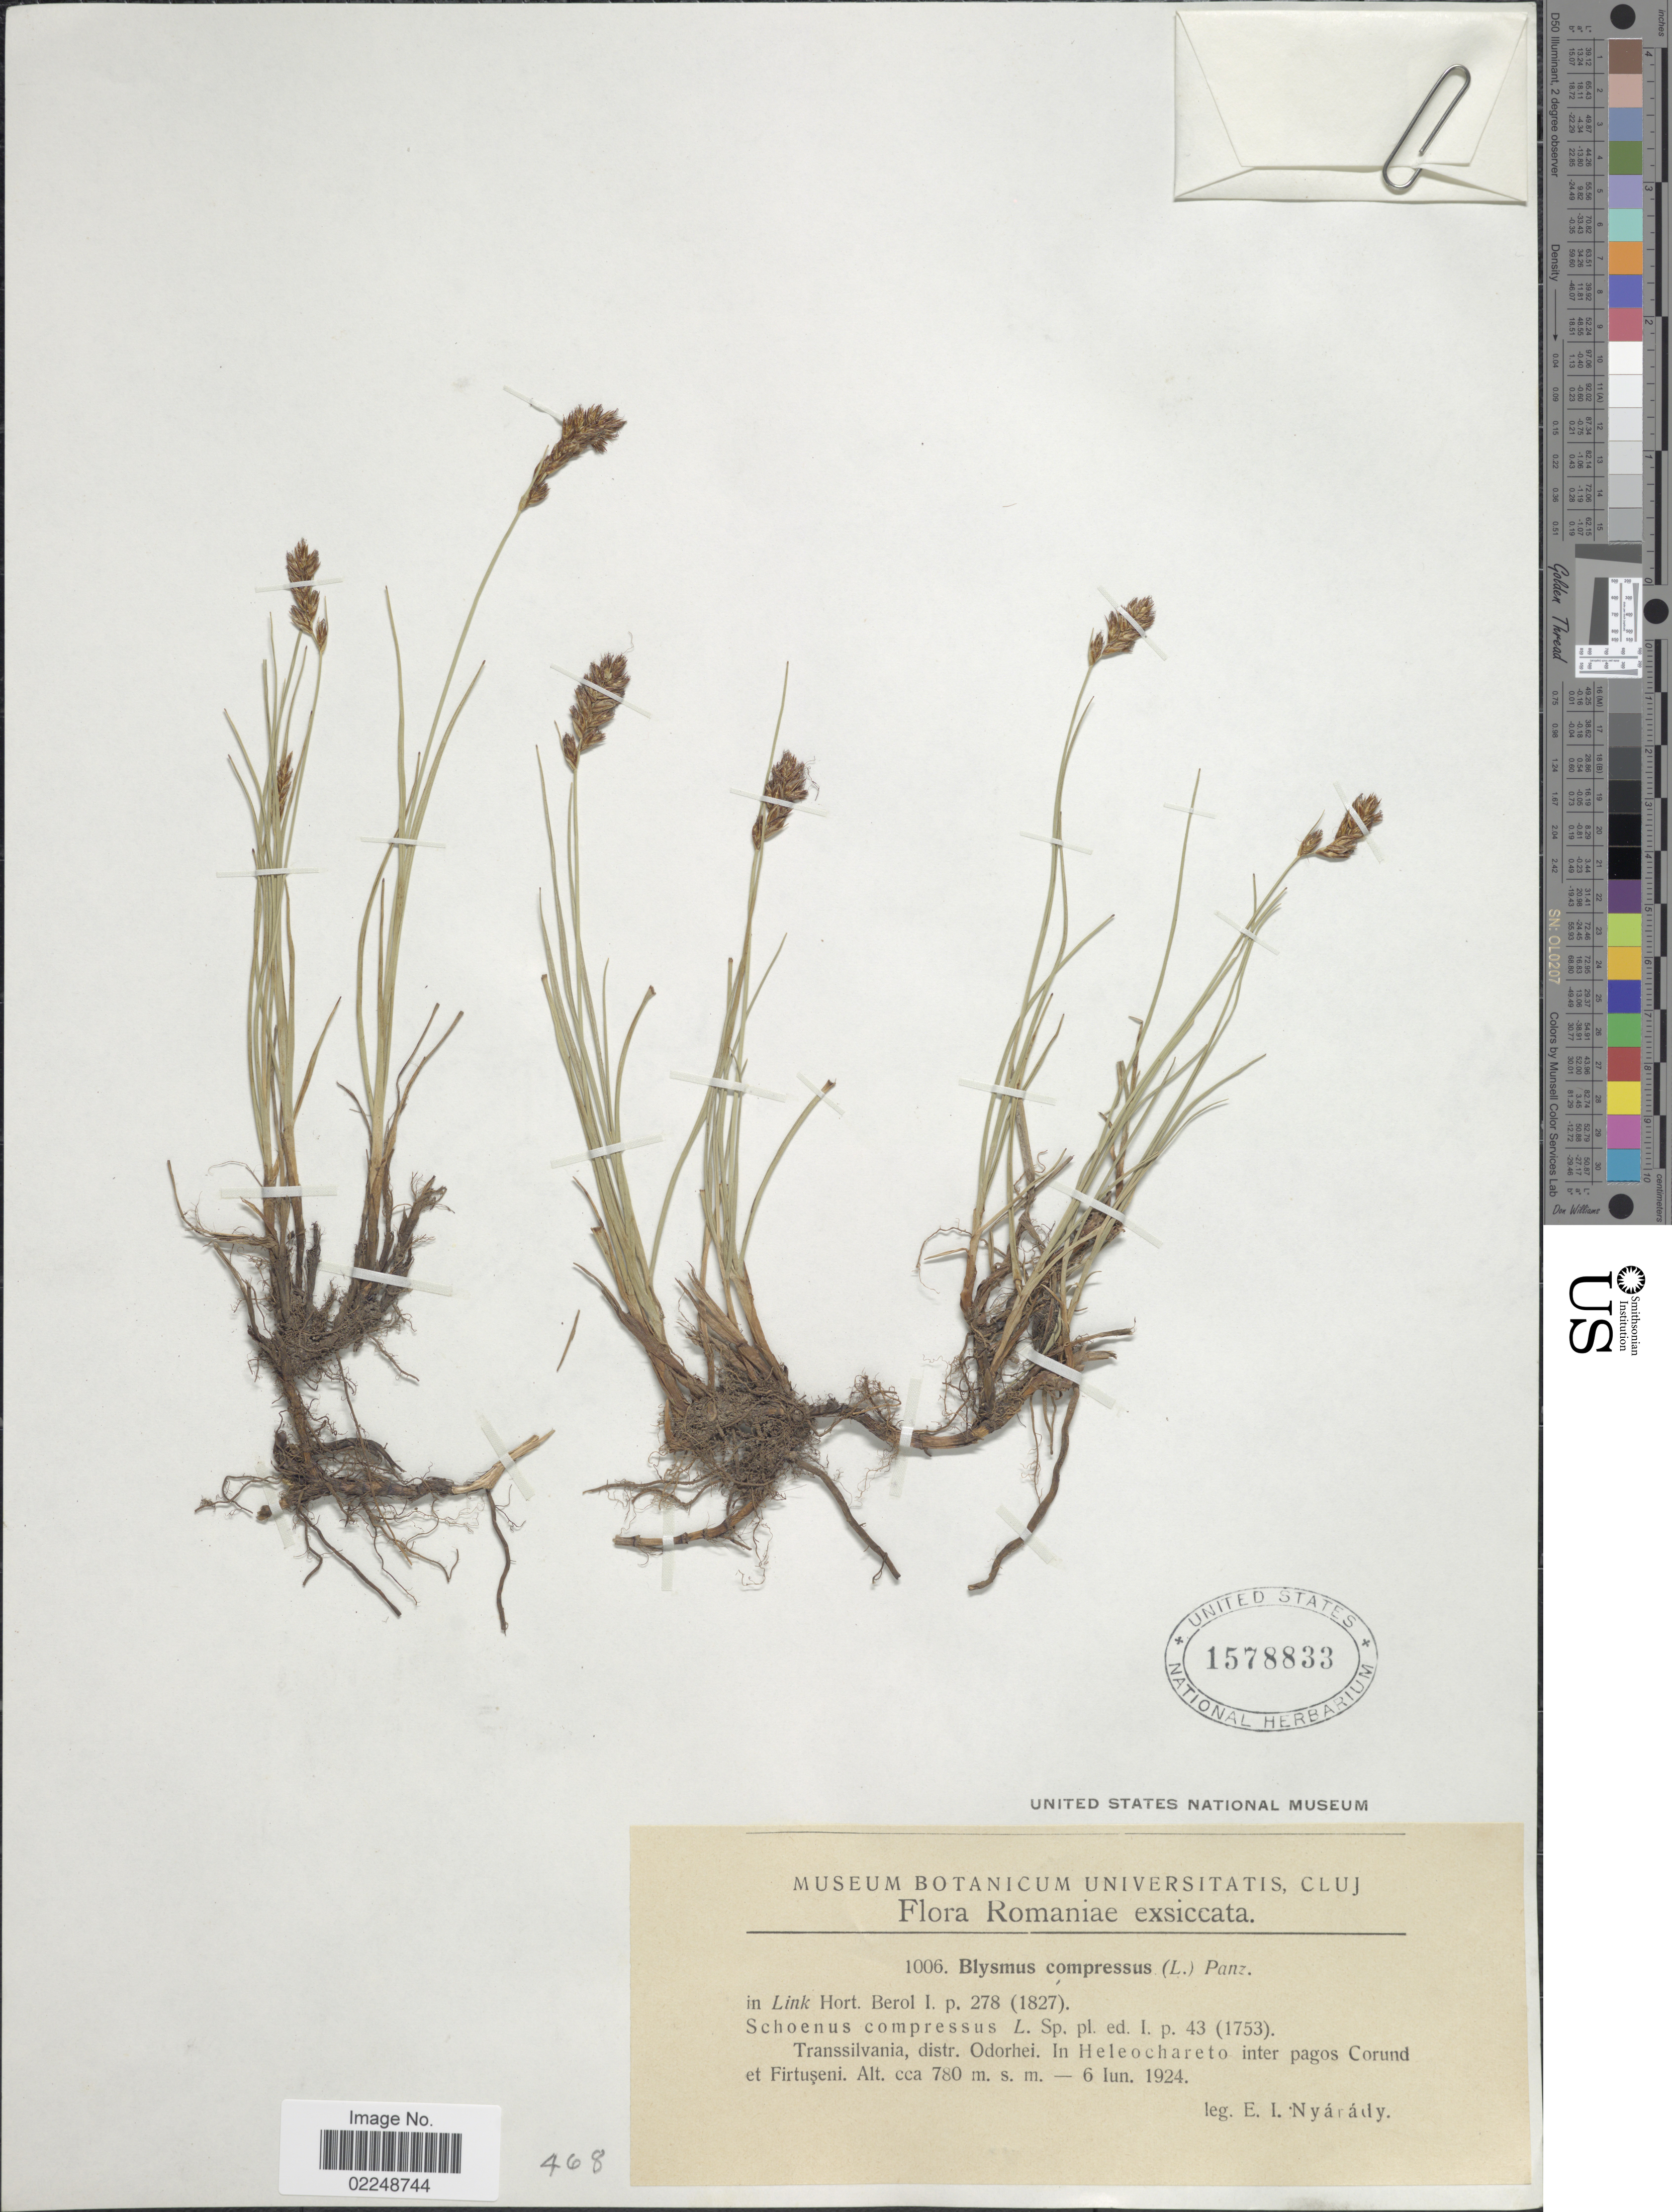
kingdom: Plantae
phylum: Tracheophyta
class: Liliopsida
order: Poales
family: Cyperaceae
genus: Blysmus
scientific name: Blysmus compressus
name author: (L.) Panzer ex Link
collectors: E. Nyárády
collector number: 1006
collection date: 1924-06-06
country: Romania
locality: Transsilvania, distr. Odorhei. In Heleochareto inter pagos Corund et Firtuseni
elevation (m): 780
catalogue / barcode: US 1578833